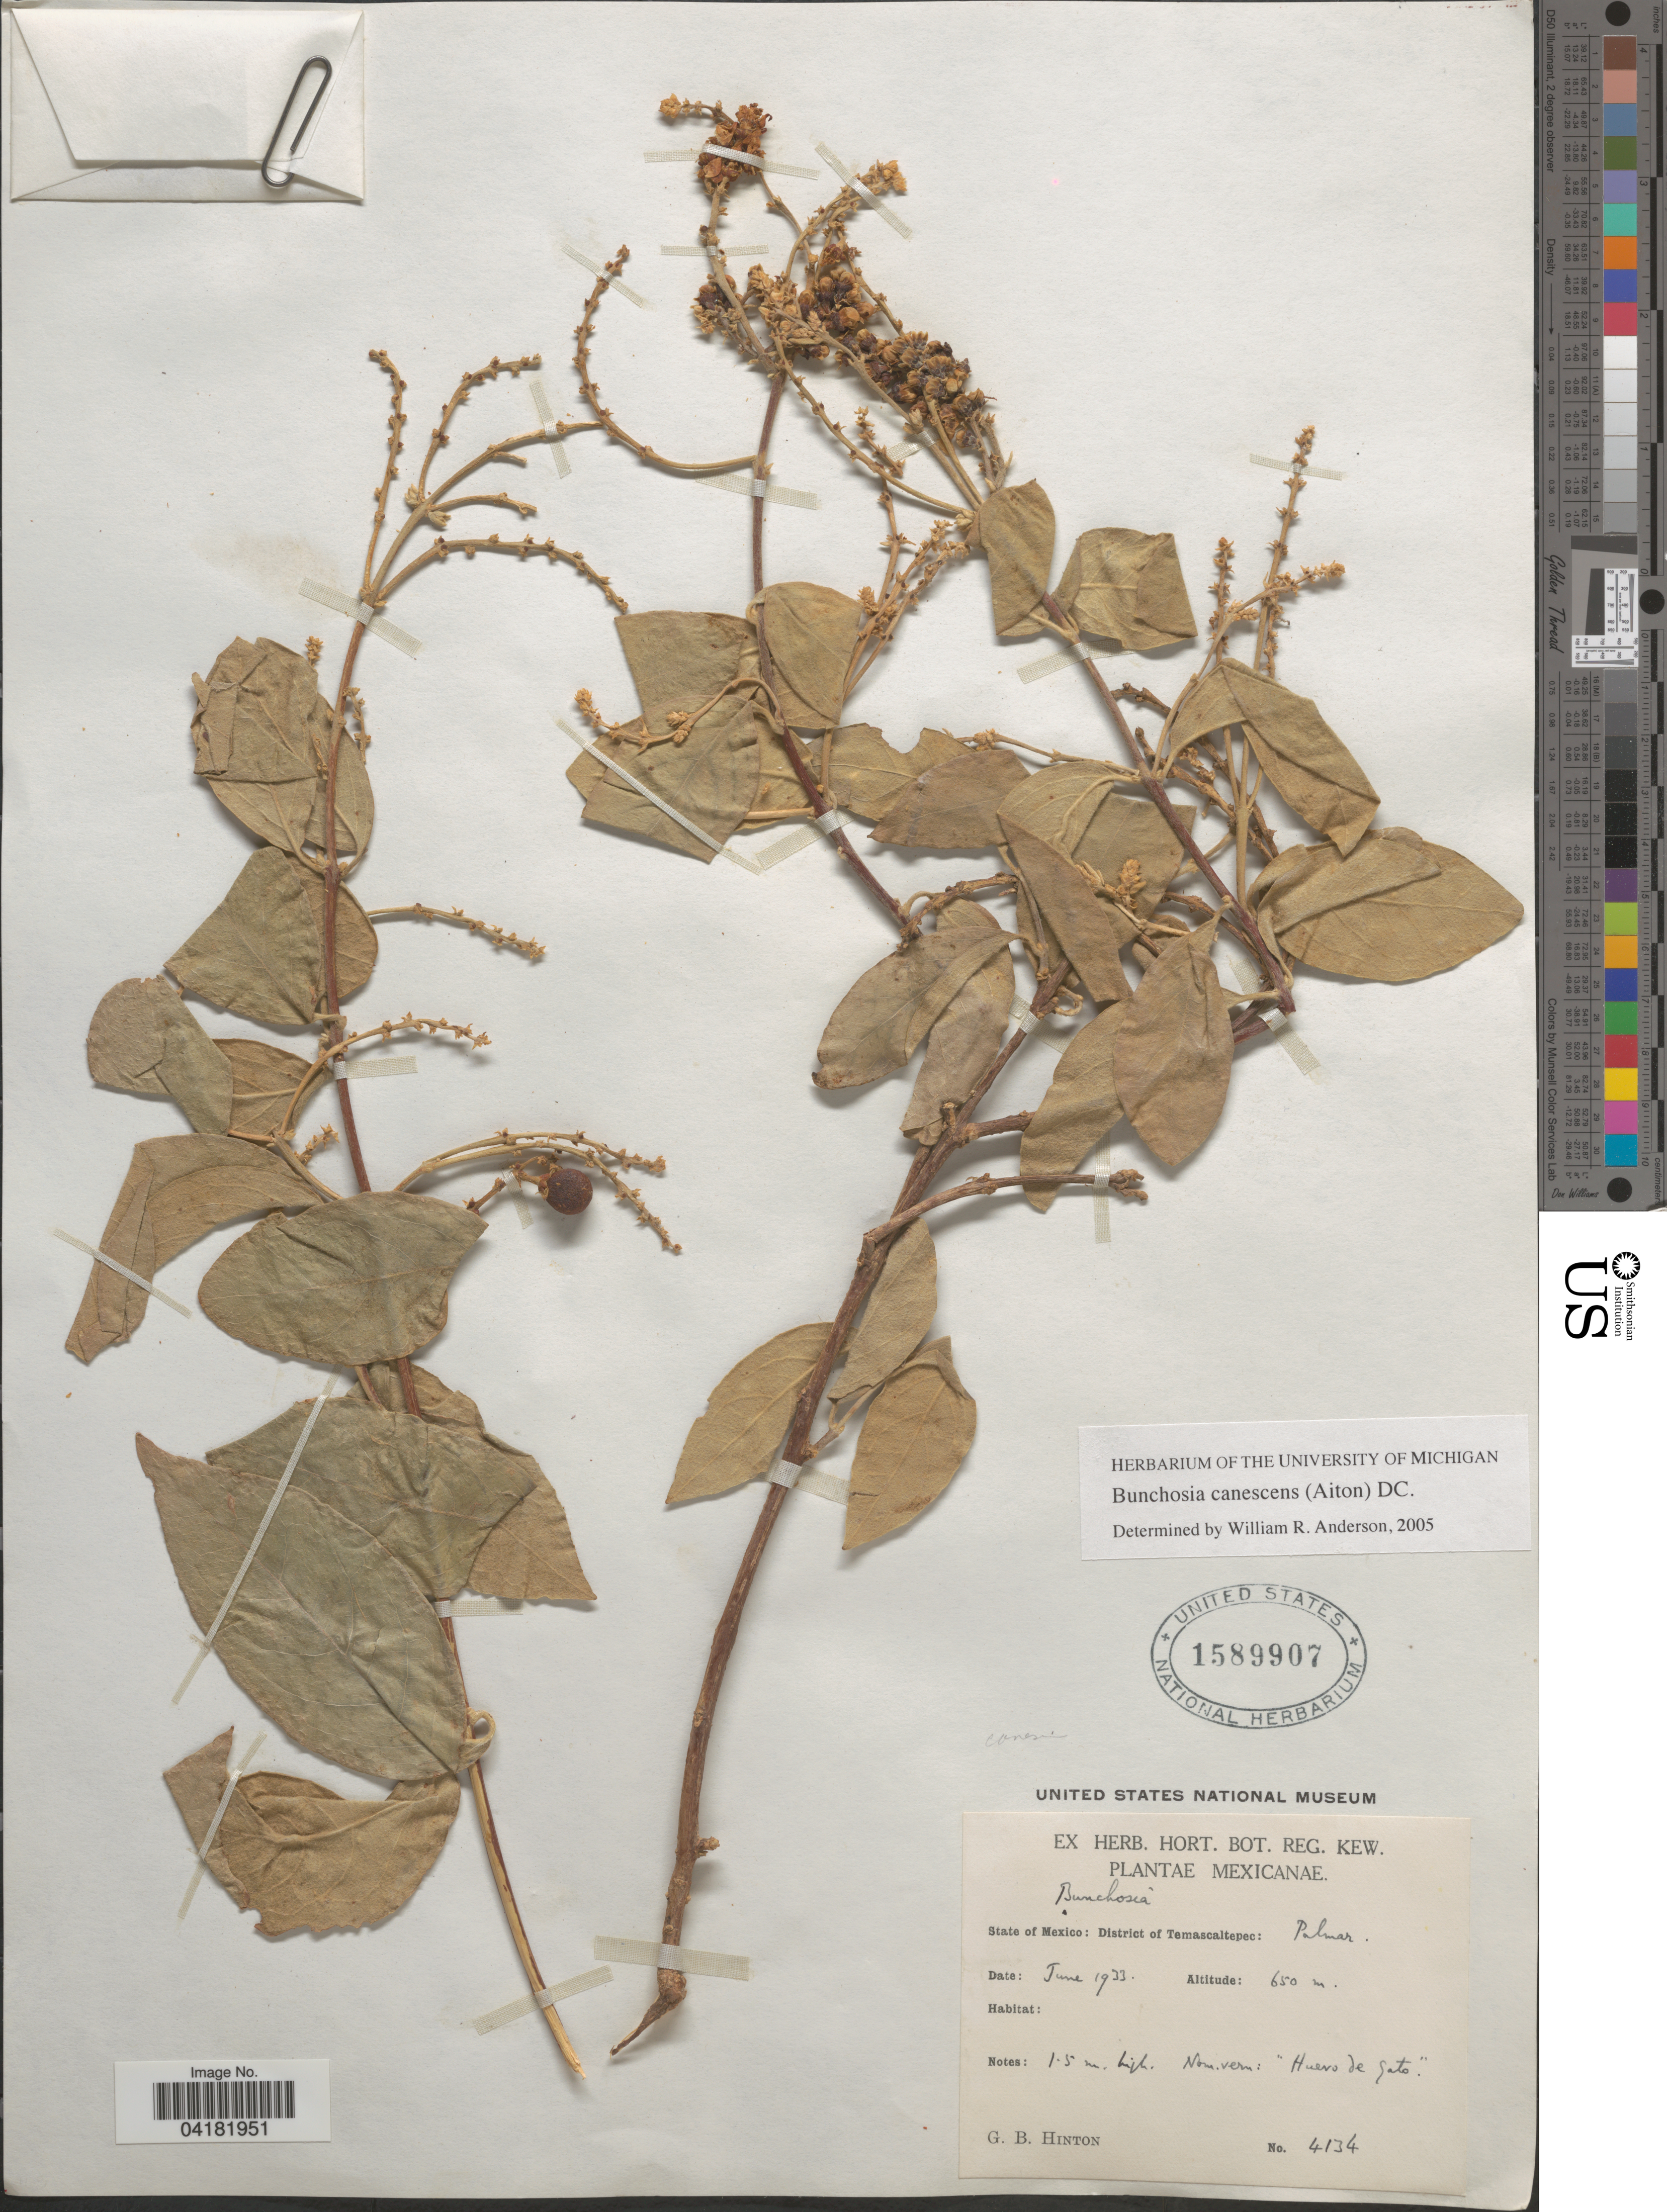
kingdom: Plantae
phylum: Tracheophyta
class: Magnoliopsida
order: Malpighiales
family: Malpighiaceae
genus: Bunchosia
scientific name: Bunchosia canescens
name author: (Aiton) DC.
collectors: G. B. Hinton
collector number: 4134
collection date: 1933-06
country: Mexico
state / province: México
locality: District of Temascaltepec: Palmar.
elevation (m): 650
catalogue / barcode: US 1589907